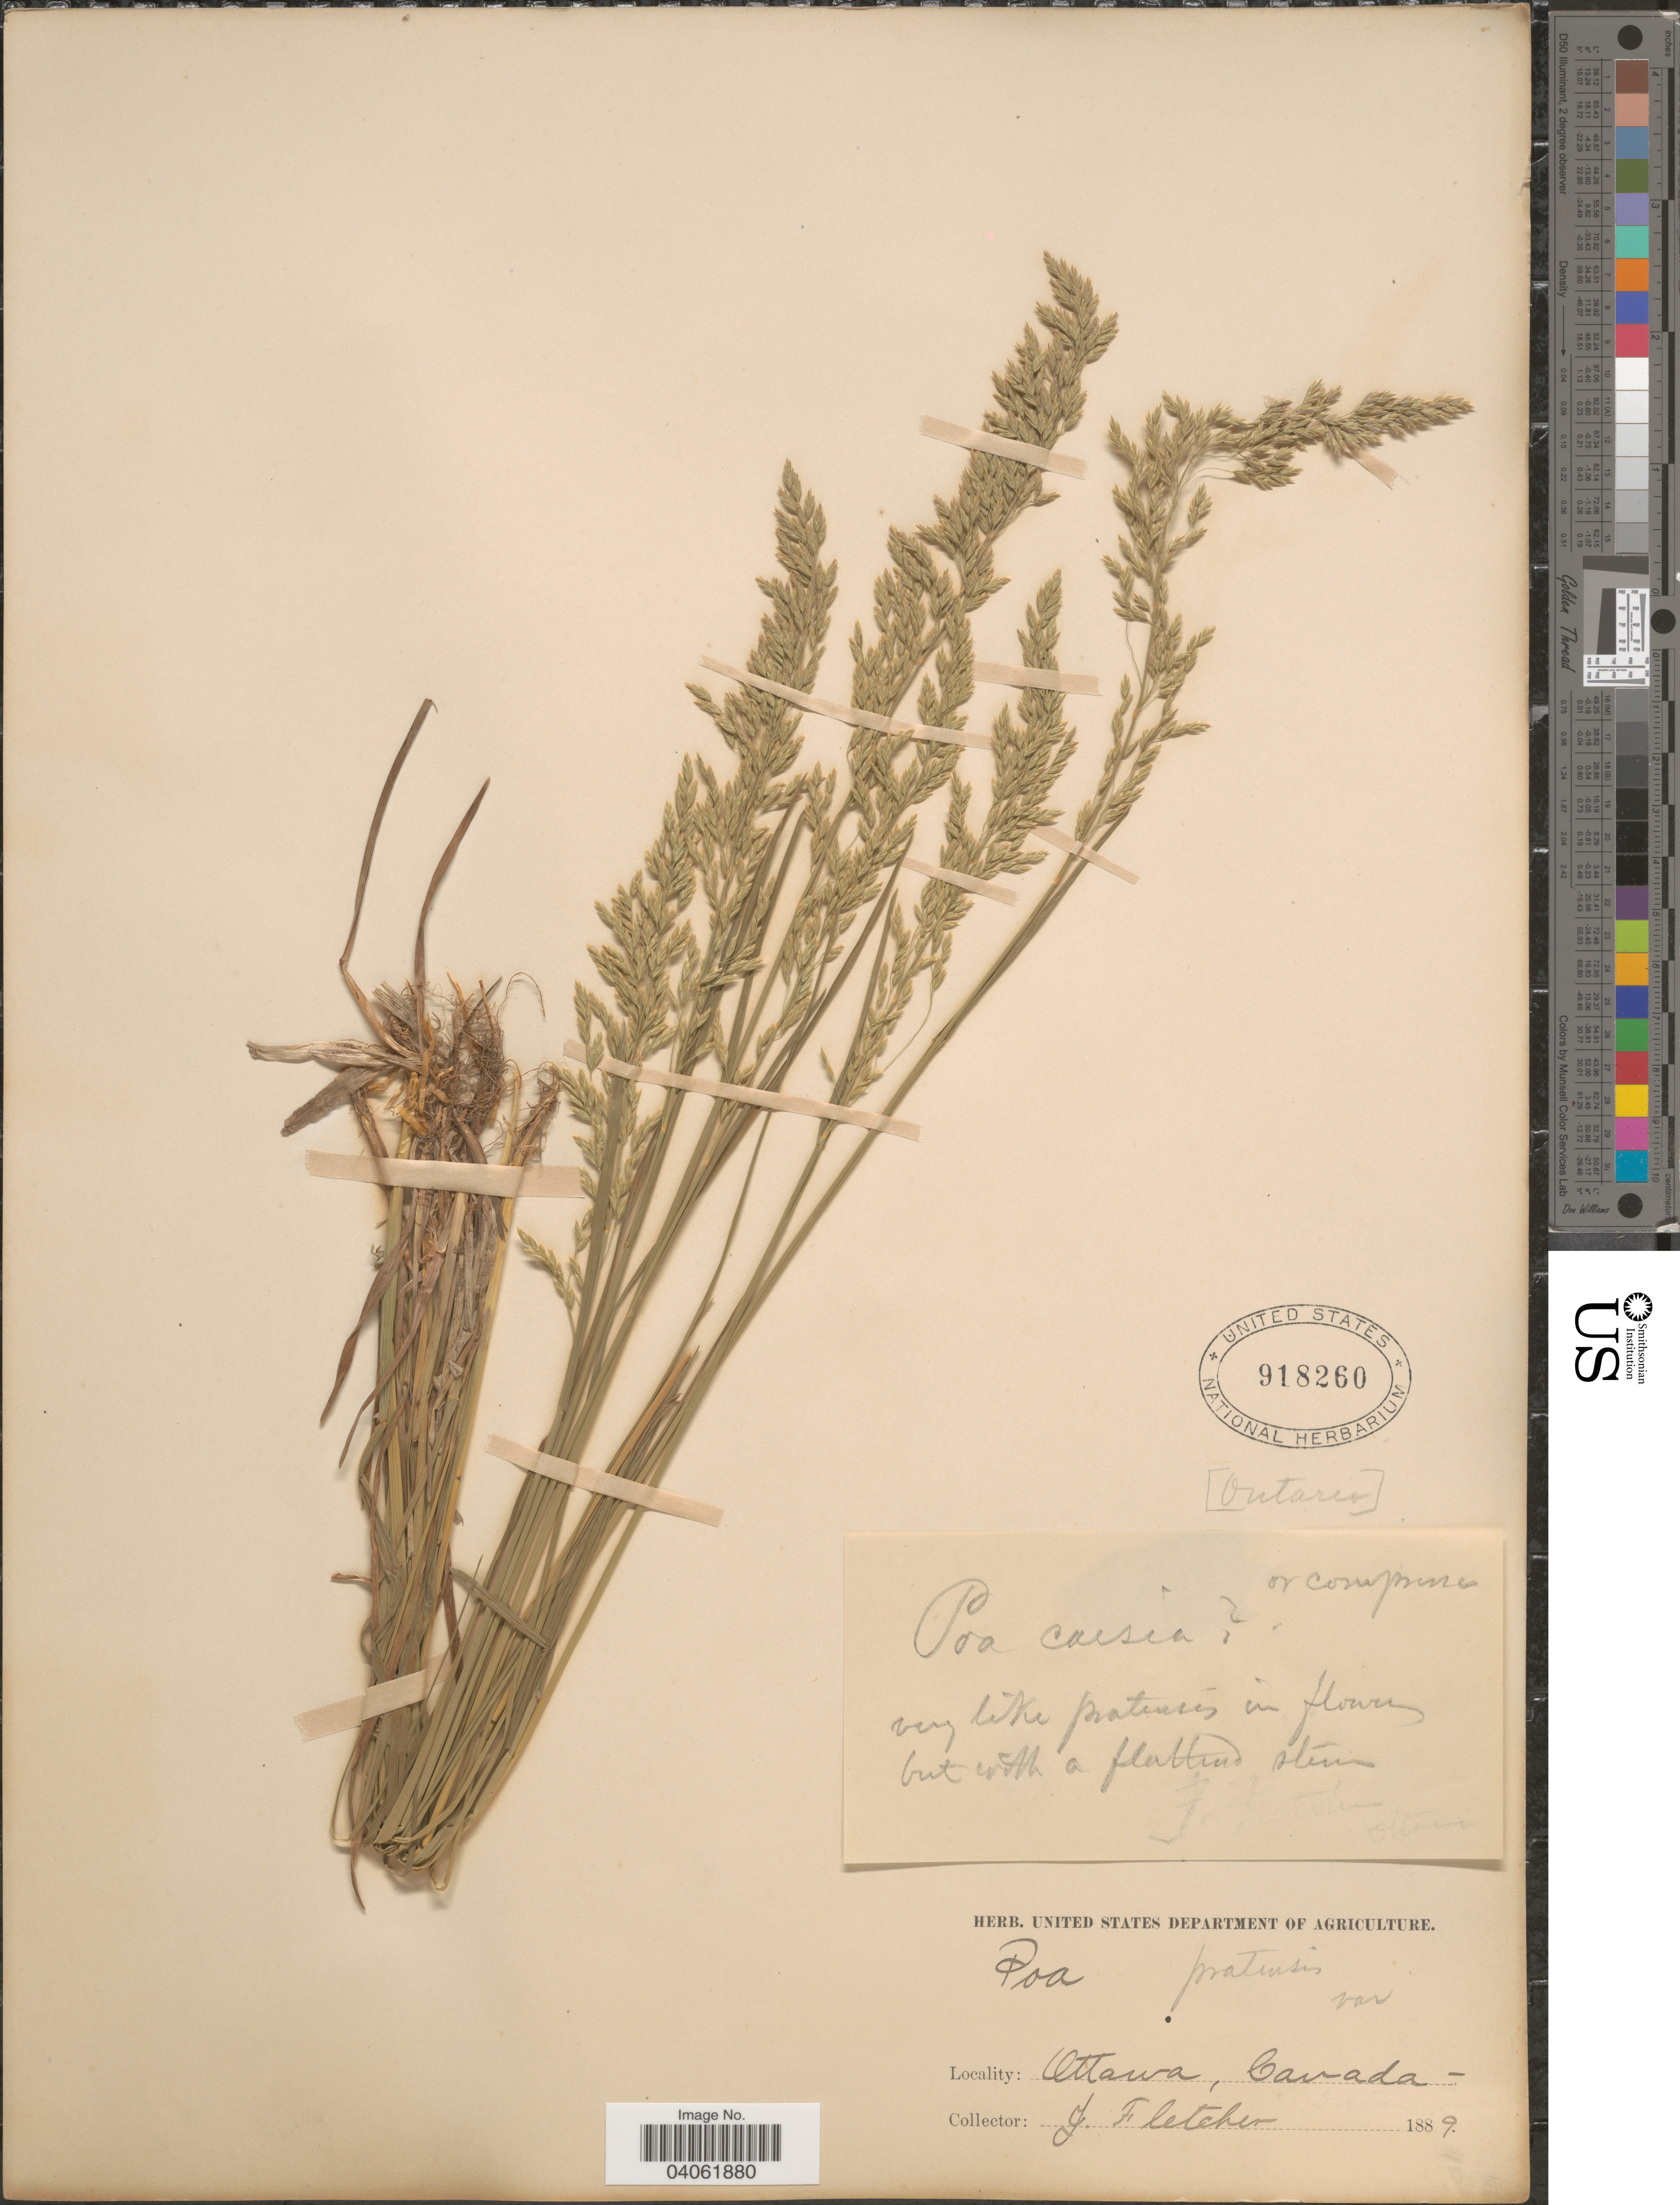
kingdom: Plantae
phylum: Tracheophyta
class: Liliopsida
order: Poales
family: Poaceae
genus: Poa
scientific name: Poa pratensis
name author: L.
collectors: J. Fletcher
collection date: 1889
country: Canada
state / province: Ontario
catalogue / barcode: US 918260